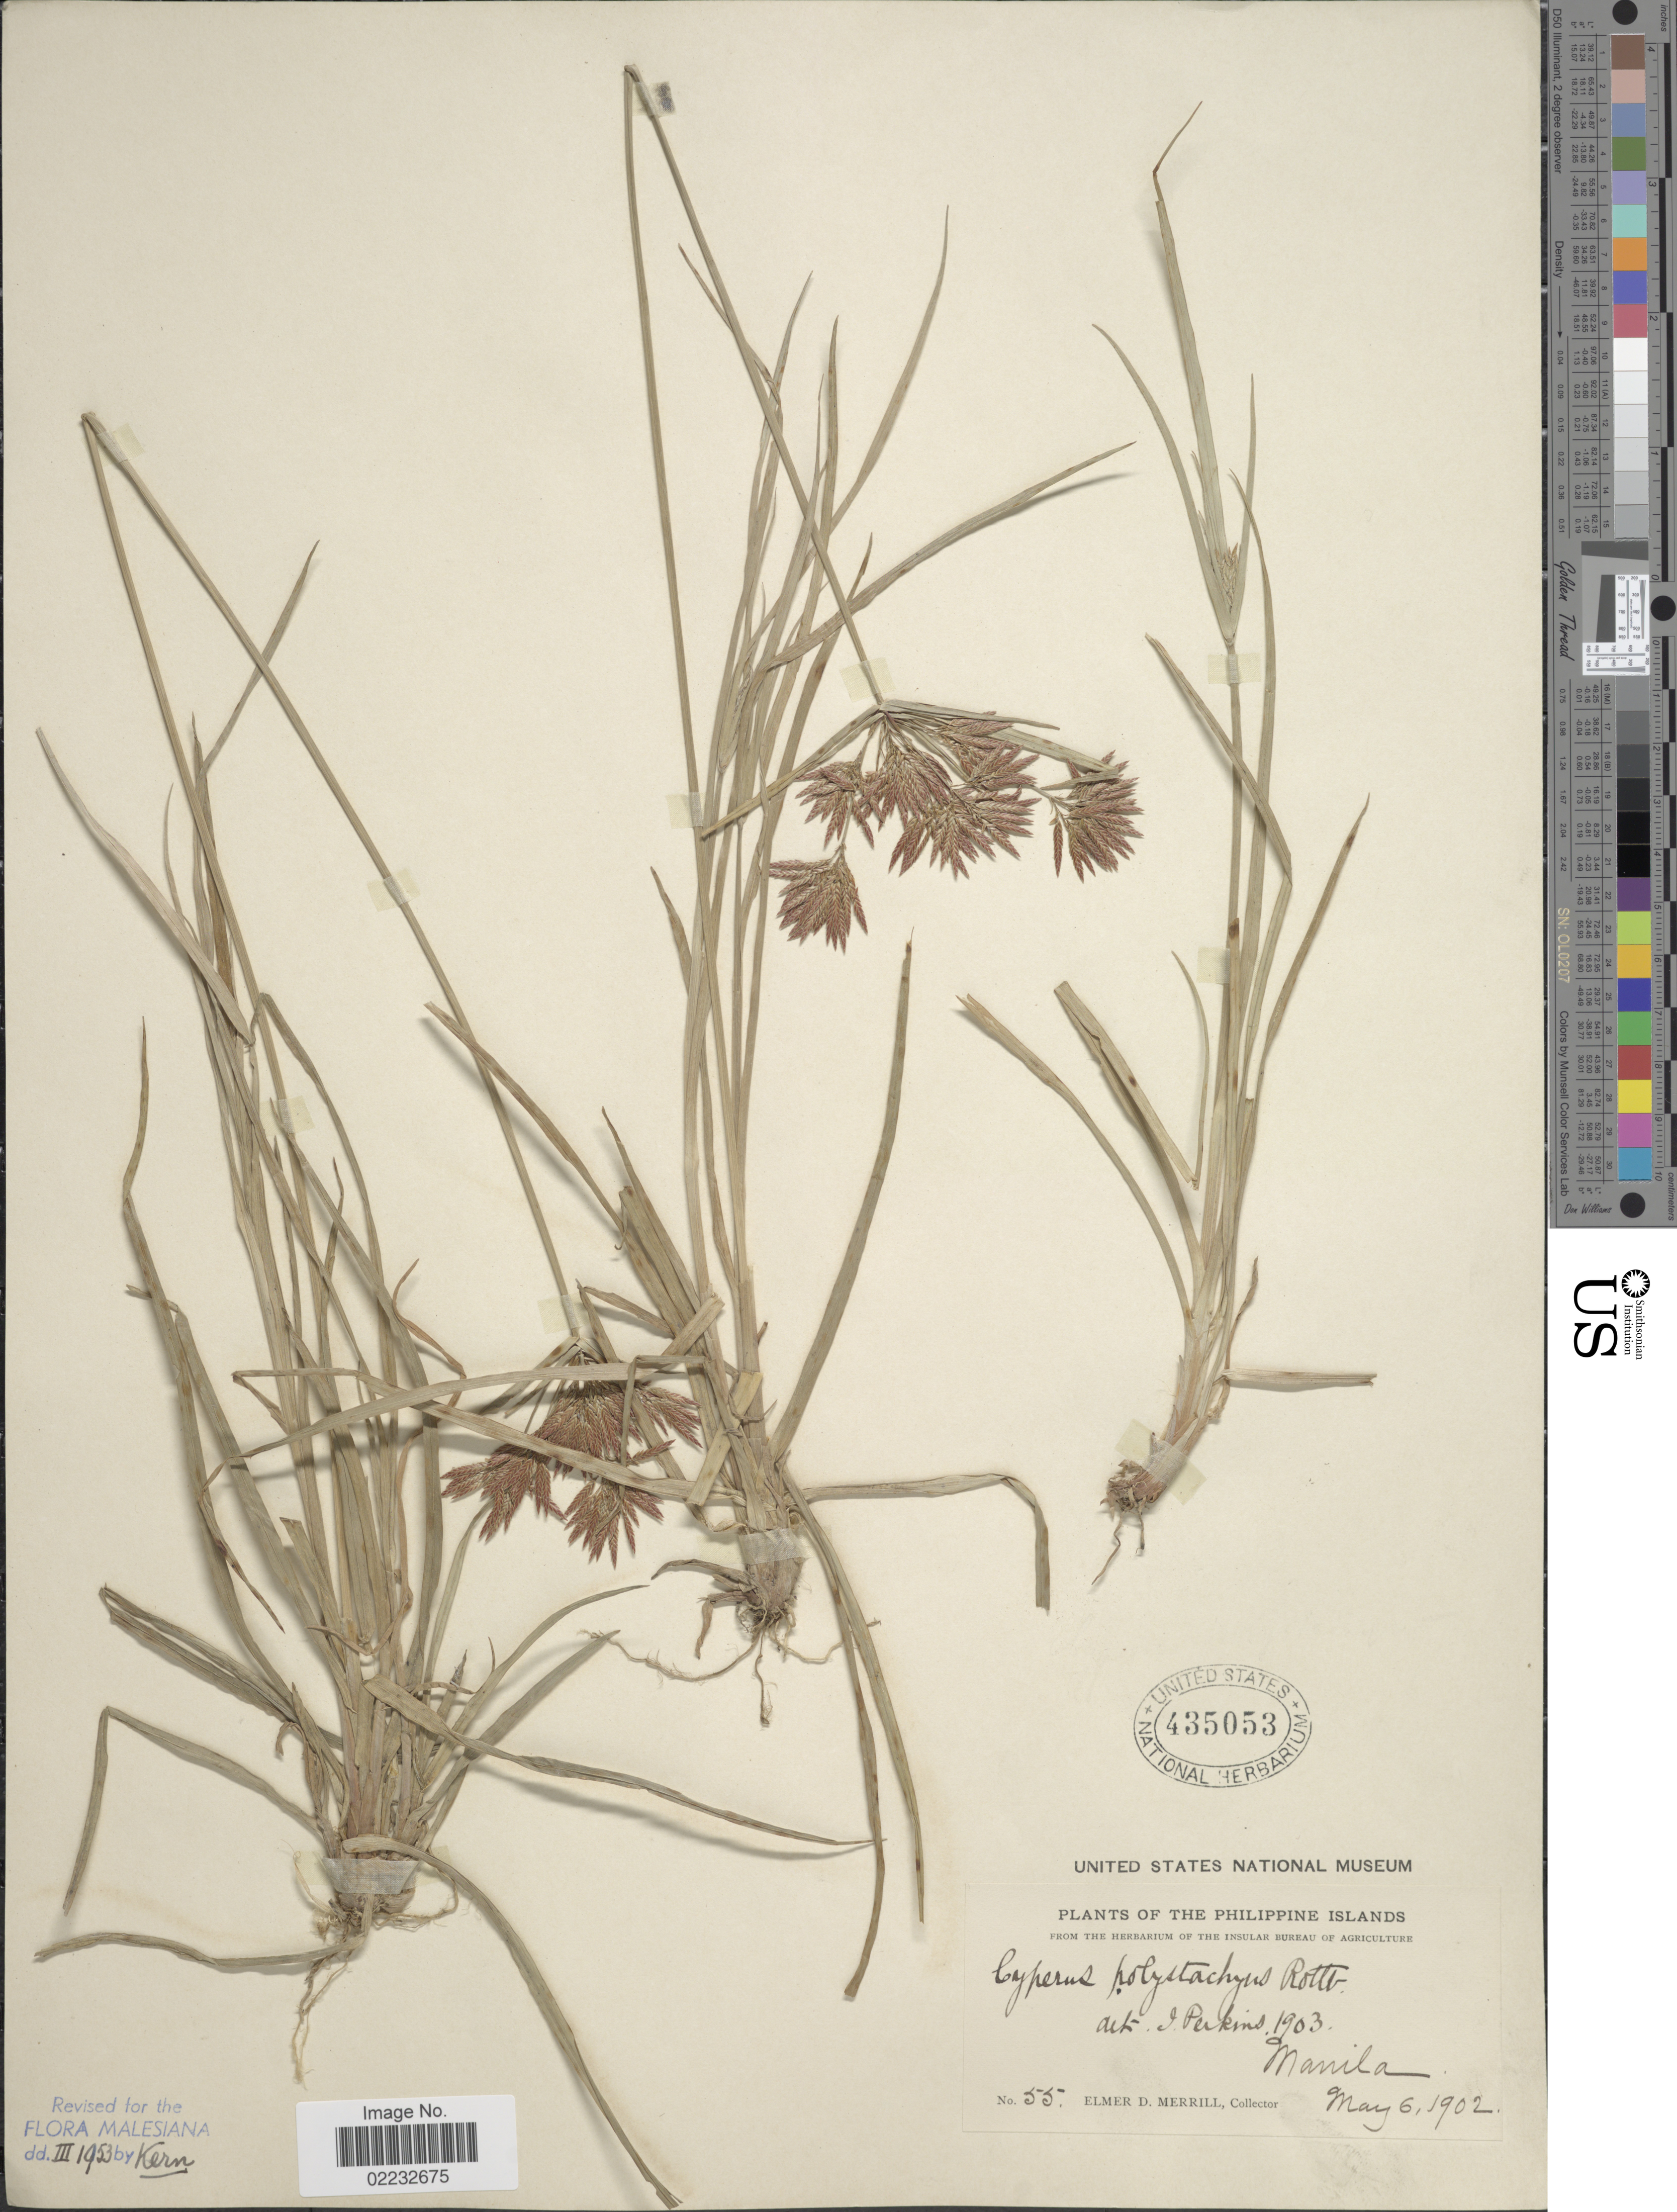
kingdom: Plantae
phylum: Tracheophyta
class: Liliopsida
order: Poales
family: Cyperaceae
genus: Cyperus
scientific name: Cyperus polystachyos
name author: Rottb.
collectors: E. D. Merrill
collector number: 55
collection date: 1902-05-06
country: Philippines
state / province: National Capital Region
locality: Manila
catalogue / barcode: US 435053